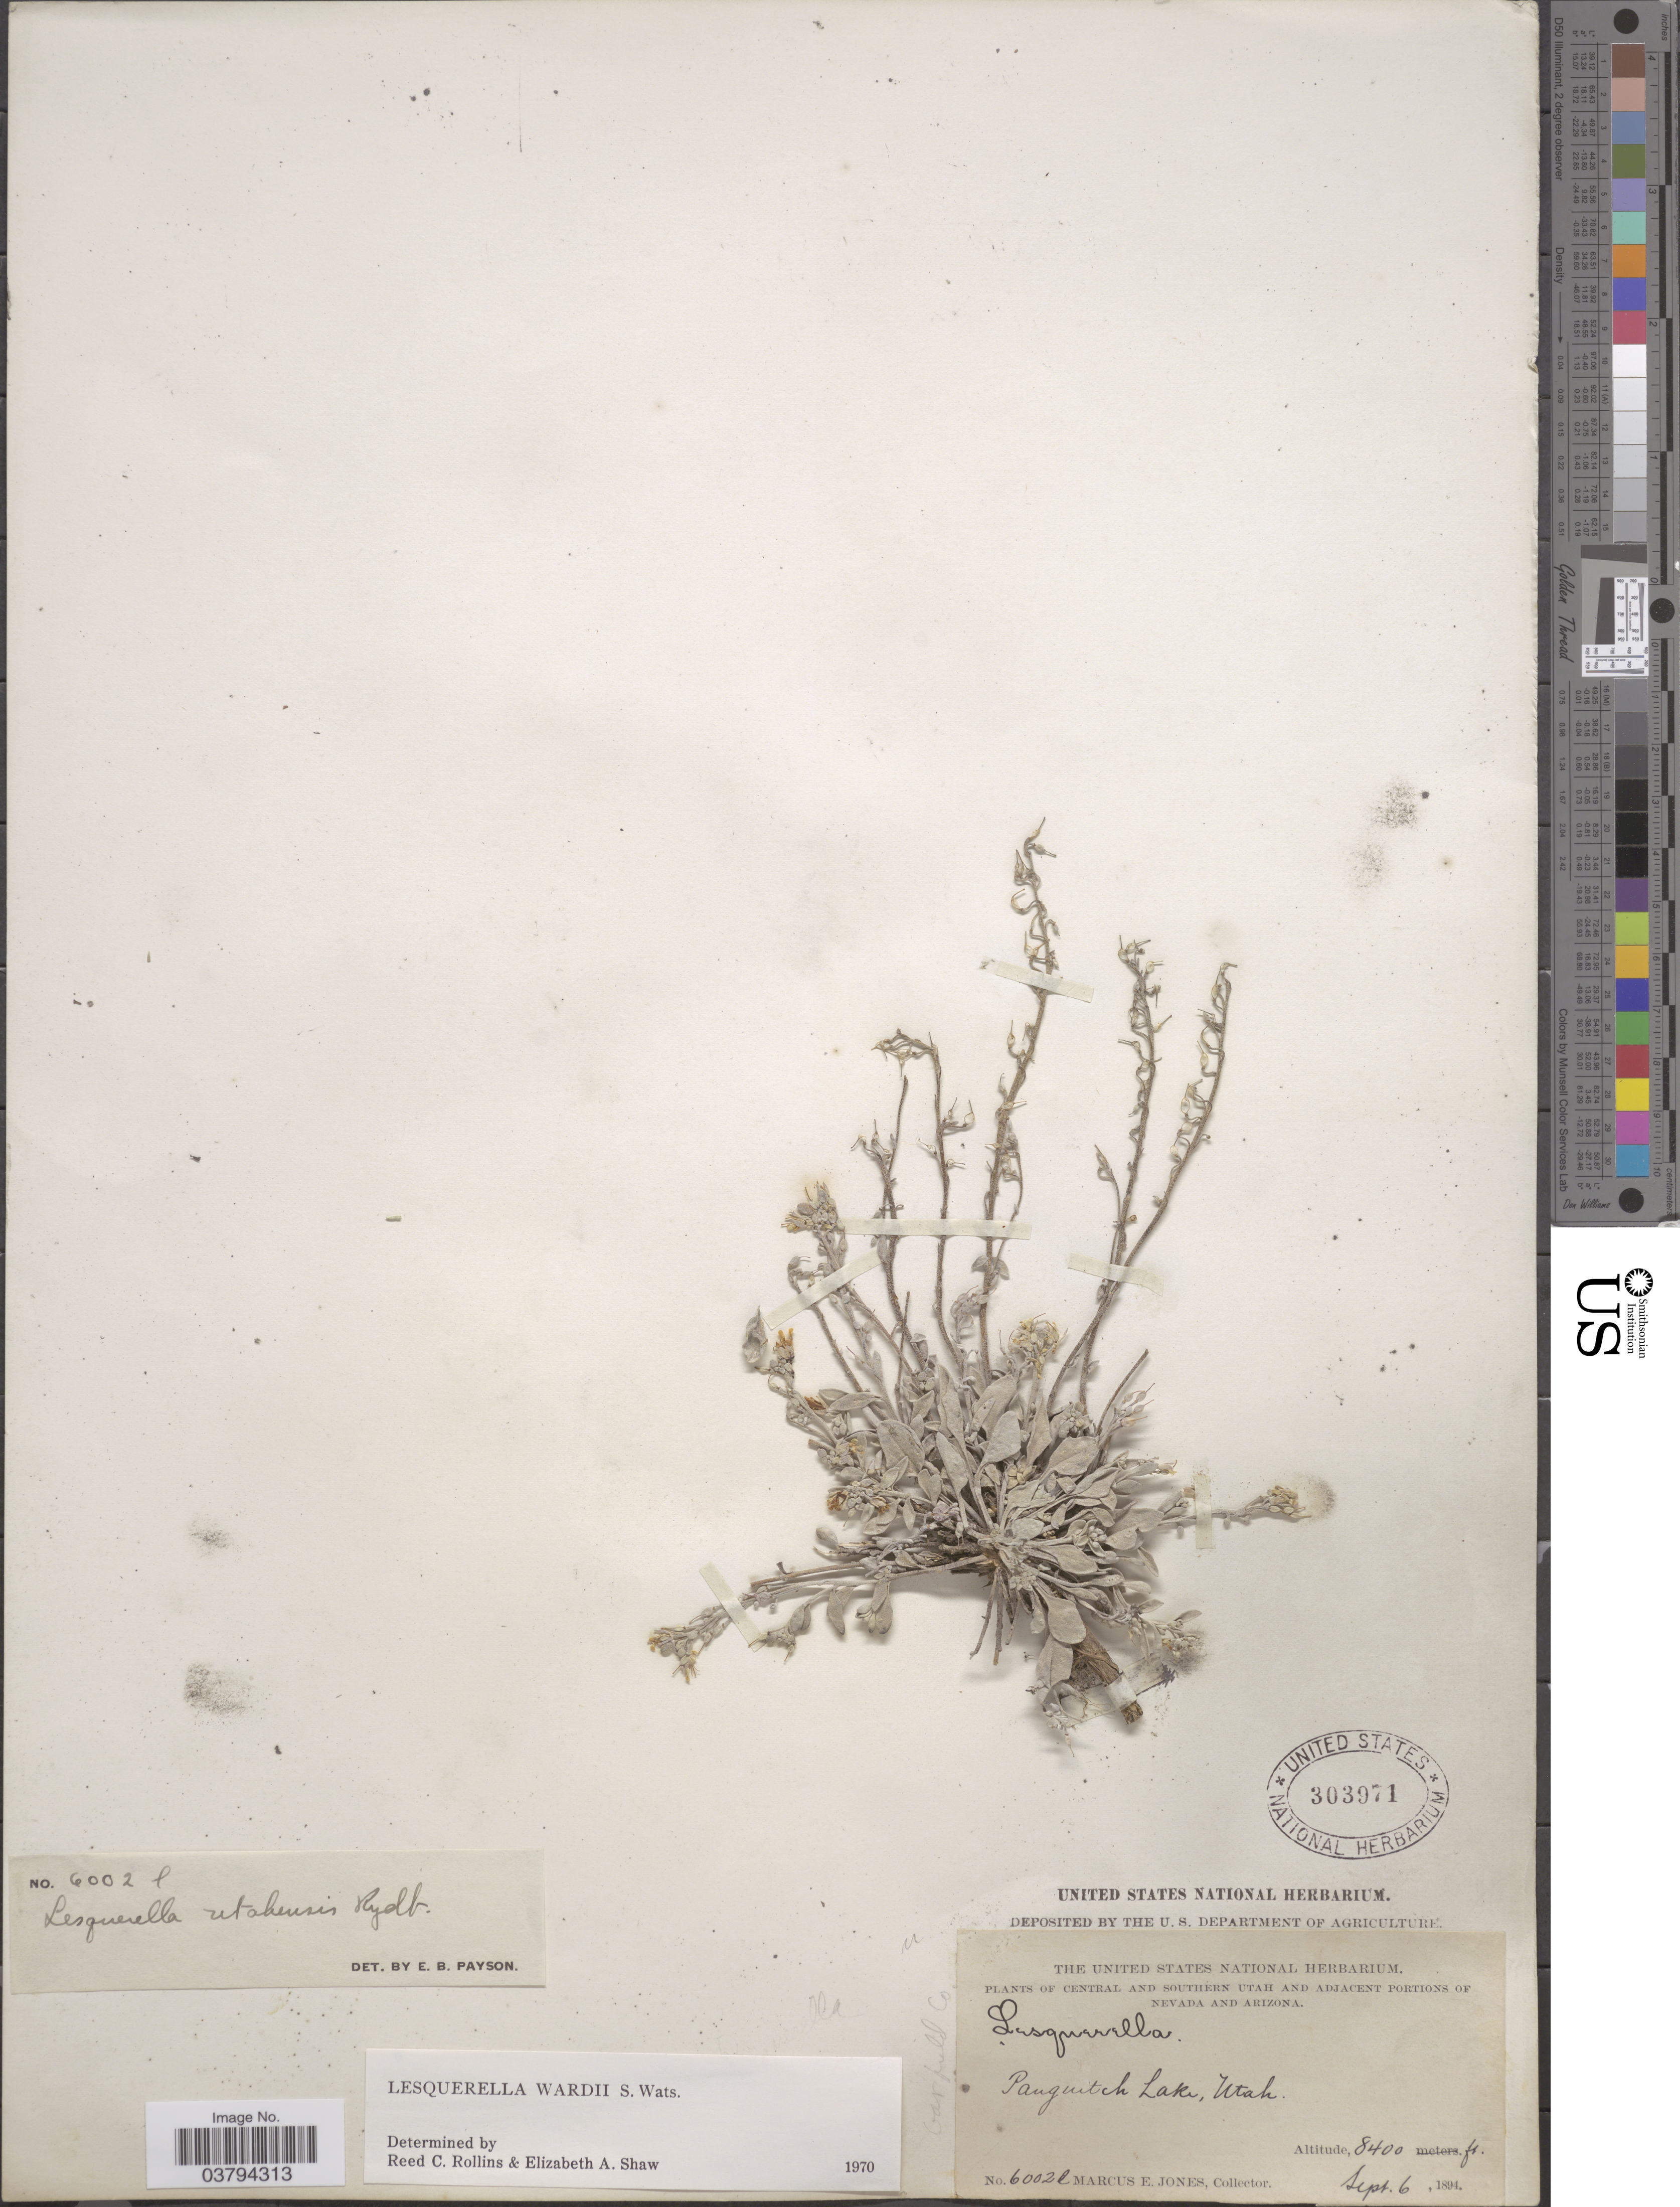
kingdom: Plantae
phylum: Tracheophyta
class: Magnoliopsida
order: Brassicales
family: Brassicaceae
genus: Lesquerella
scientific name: Lesquerella wardii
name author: S. Watson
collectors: M. E. Jones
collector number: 6002c*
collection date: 1894-09-06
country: United States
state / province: Utah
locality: Central and Southern Utah. Panguitch Lake.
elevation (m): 2560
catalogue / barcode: US 303971